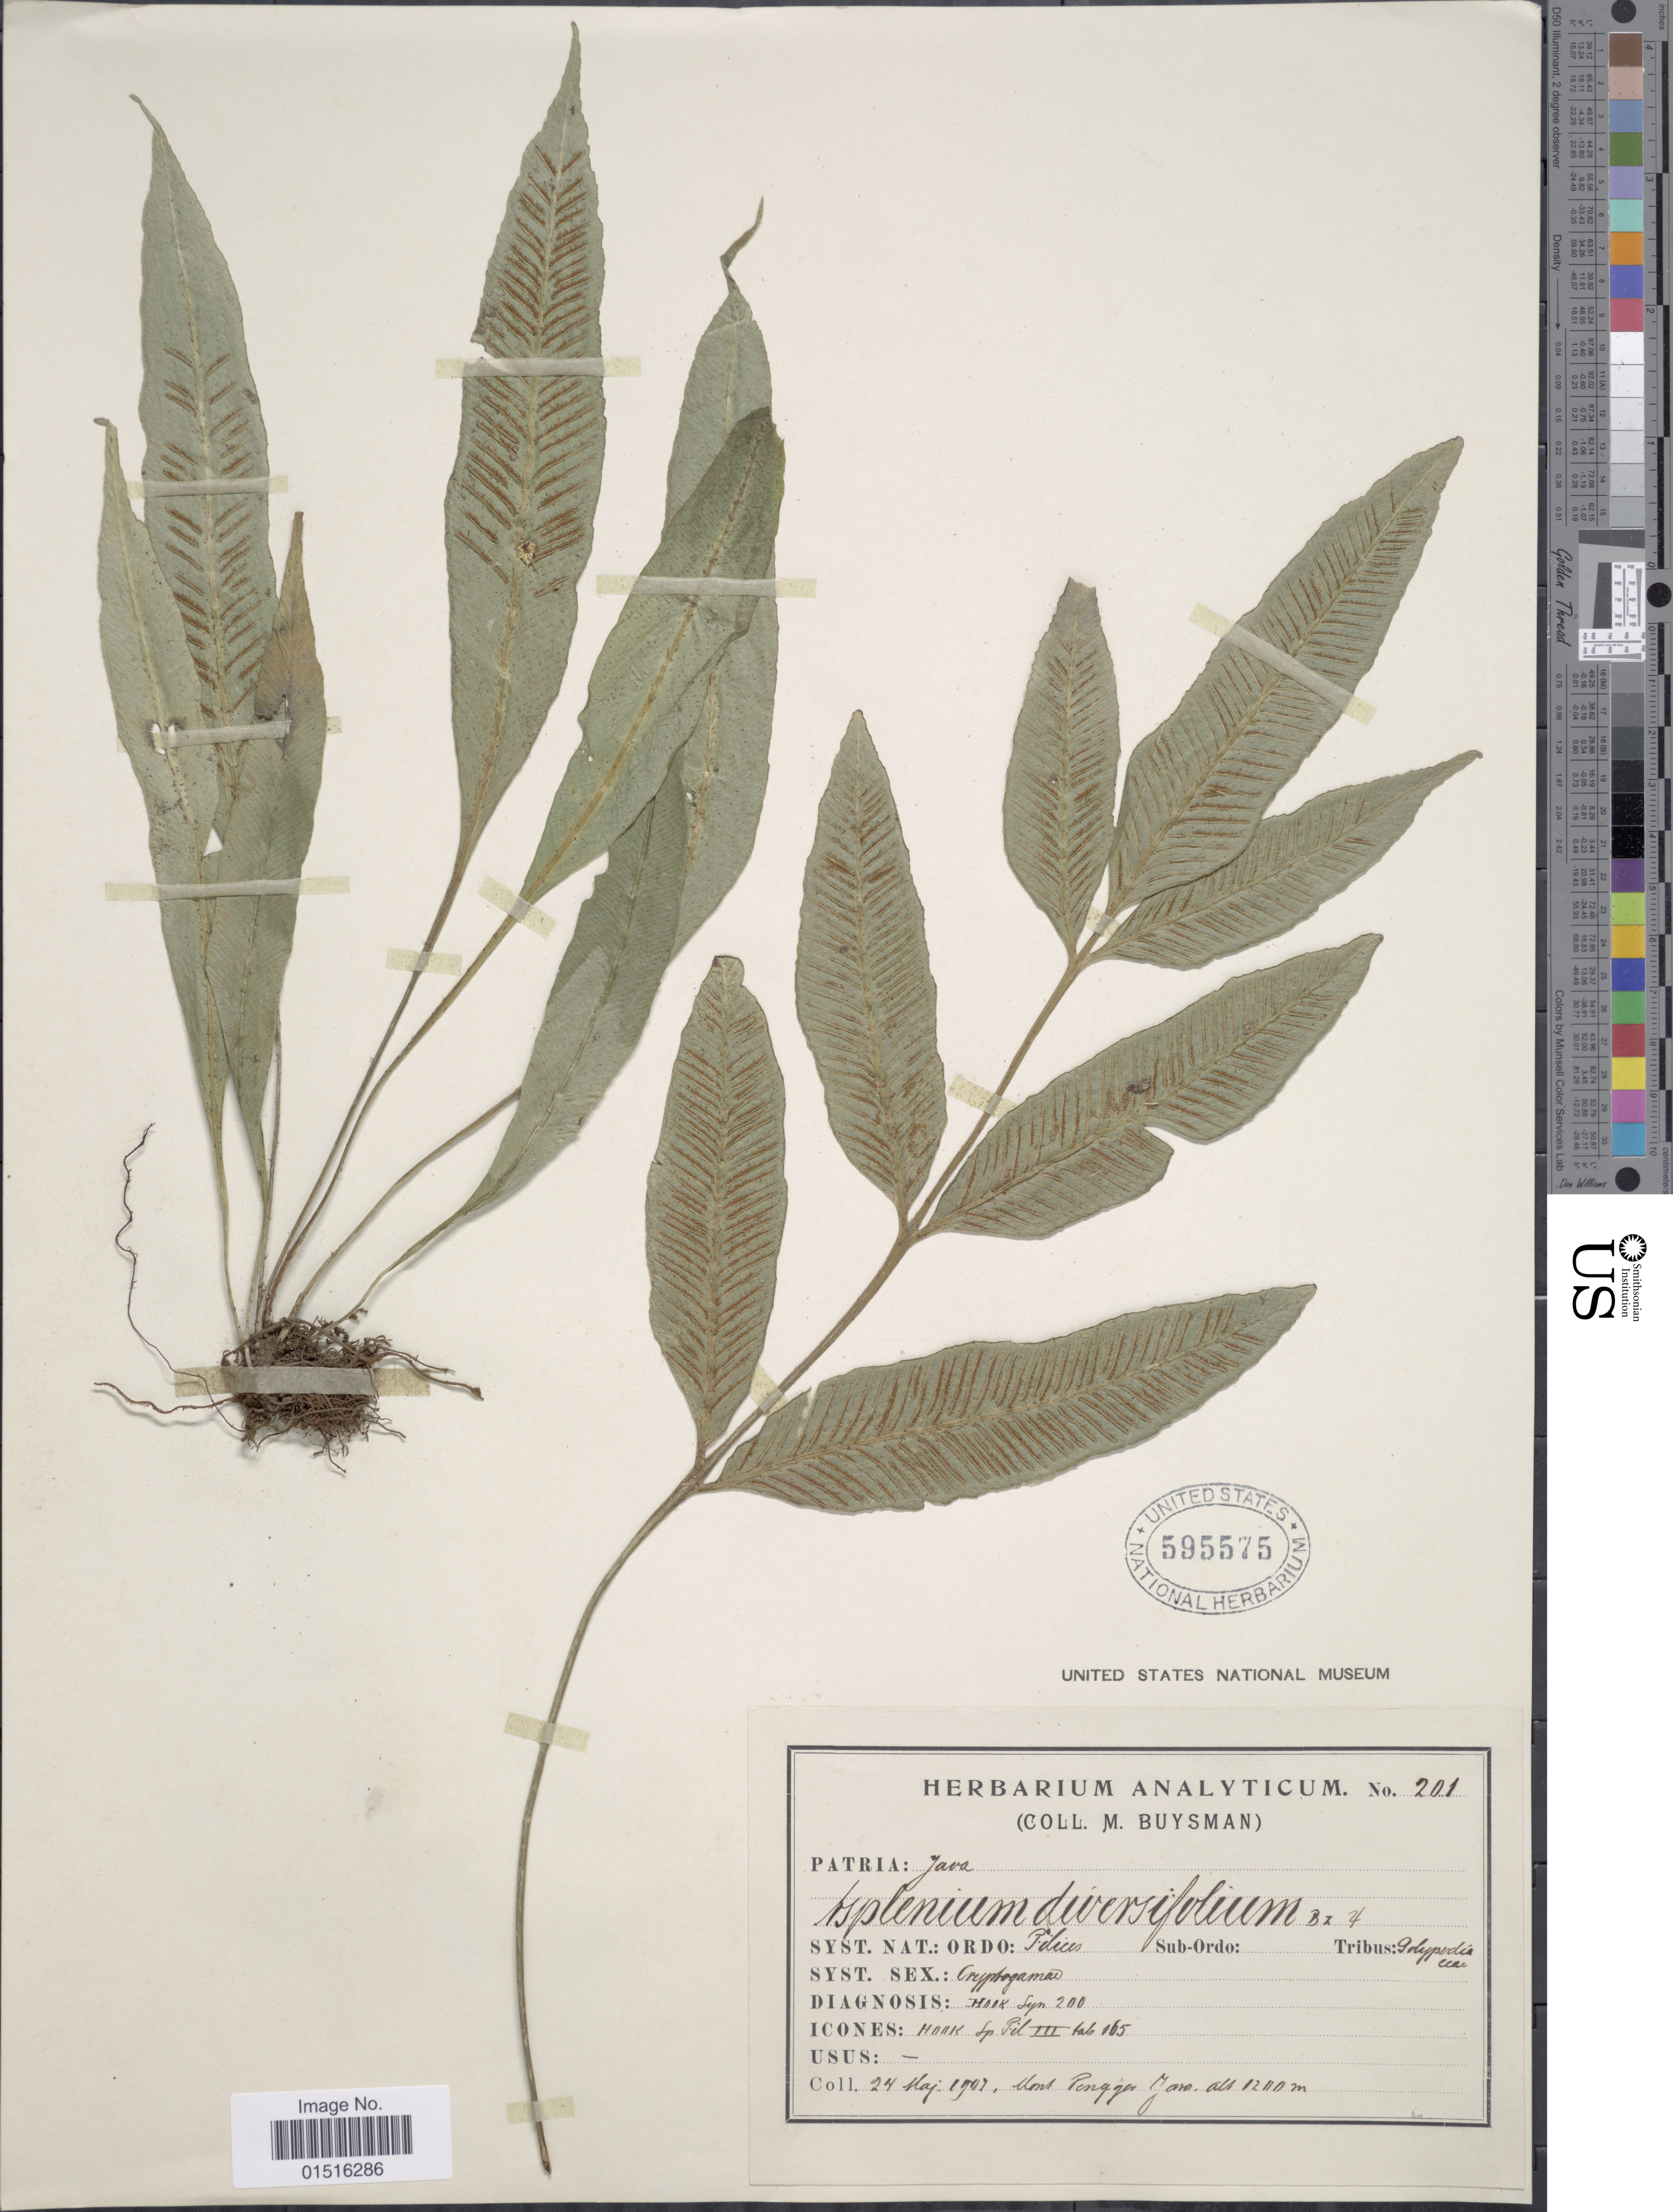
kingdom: Plantae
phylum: Tracheophyta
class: Polypodiopsida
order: Polypodiales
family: Aspleniaceae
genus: Asplenium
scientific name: Asplenium diversifolium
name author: Blume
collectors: M. Buysman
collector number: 201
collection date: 1901-05-24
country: Indonesia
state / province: Java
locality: Mnt. Pungger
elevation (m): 1200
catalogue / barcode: US 595575